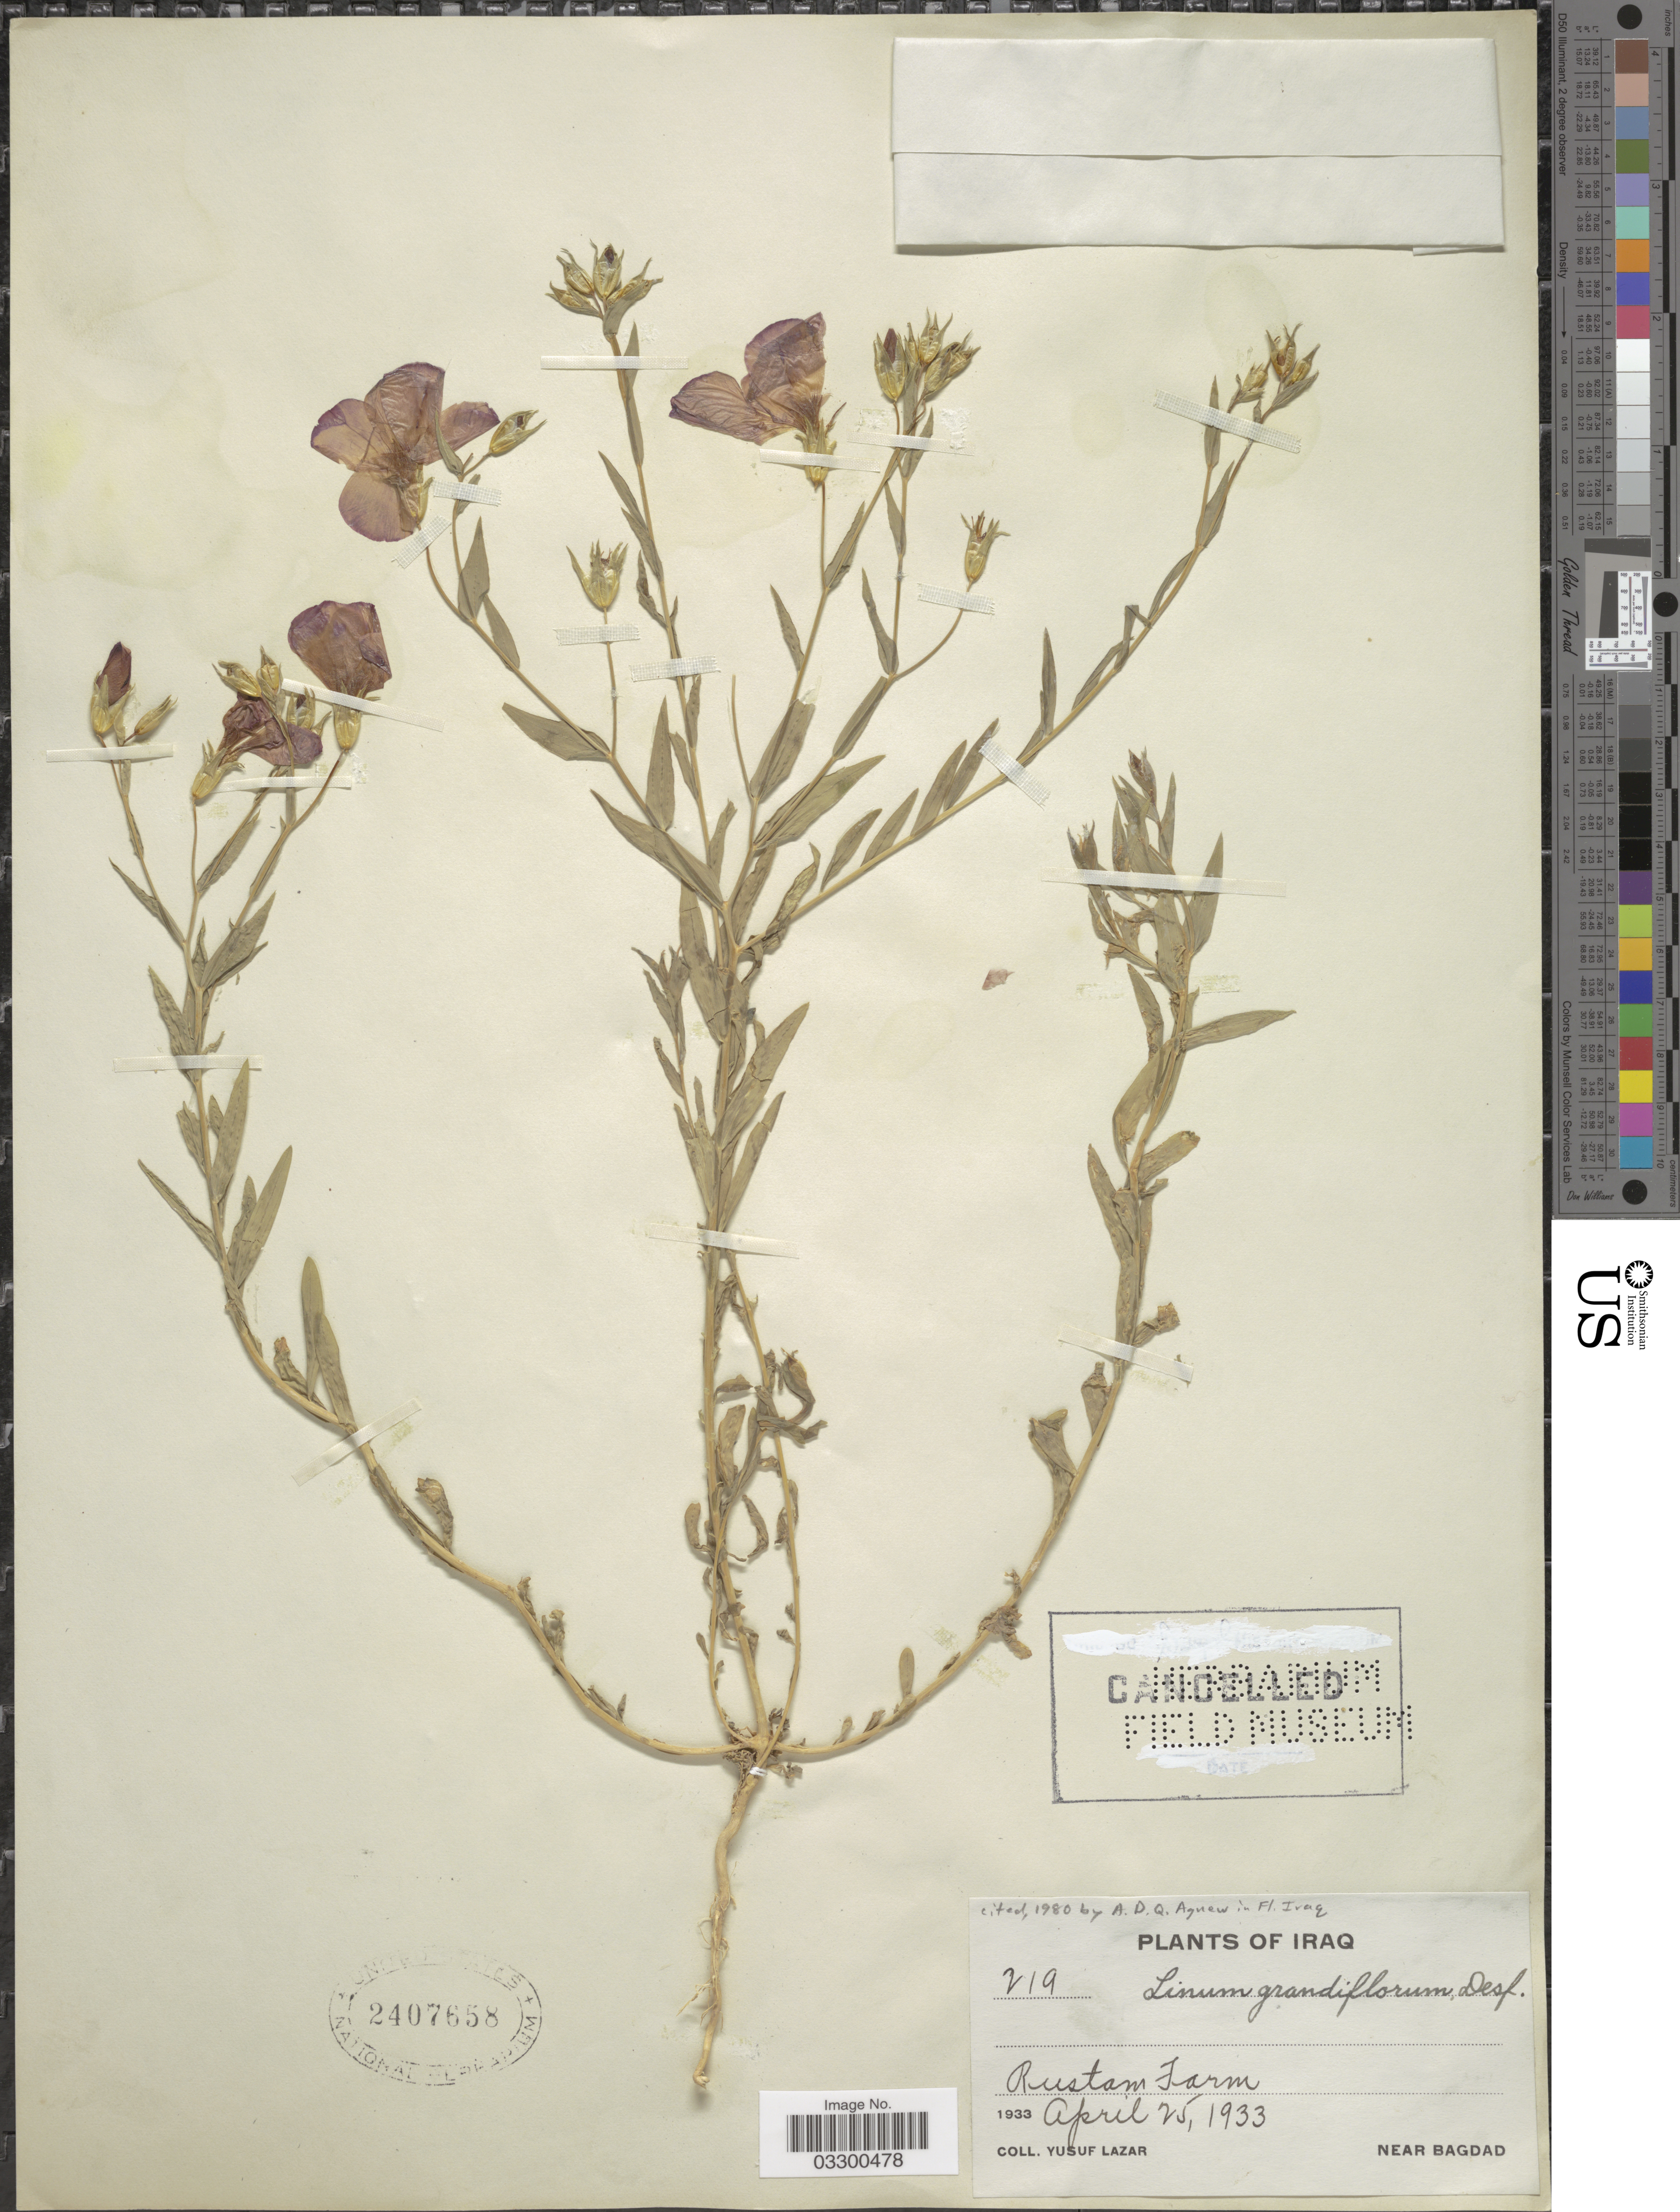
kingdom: Plantae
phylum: Tracheophyta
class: Magnoliopsida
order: Malpighiales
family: Linaceae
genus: Linum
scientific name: Linum grandiflorum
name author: Desf.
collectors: Y. Lazar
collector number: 219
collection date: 1933-04-25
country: Iraq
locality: Rustam Farm. Near Bagdad.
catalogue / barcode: US 2407658